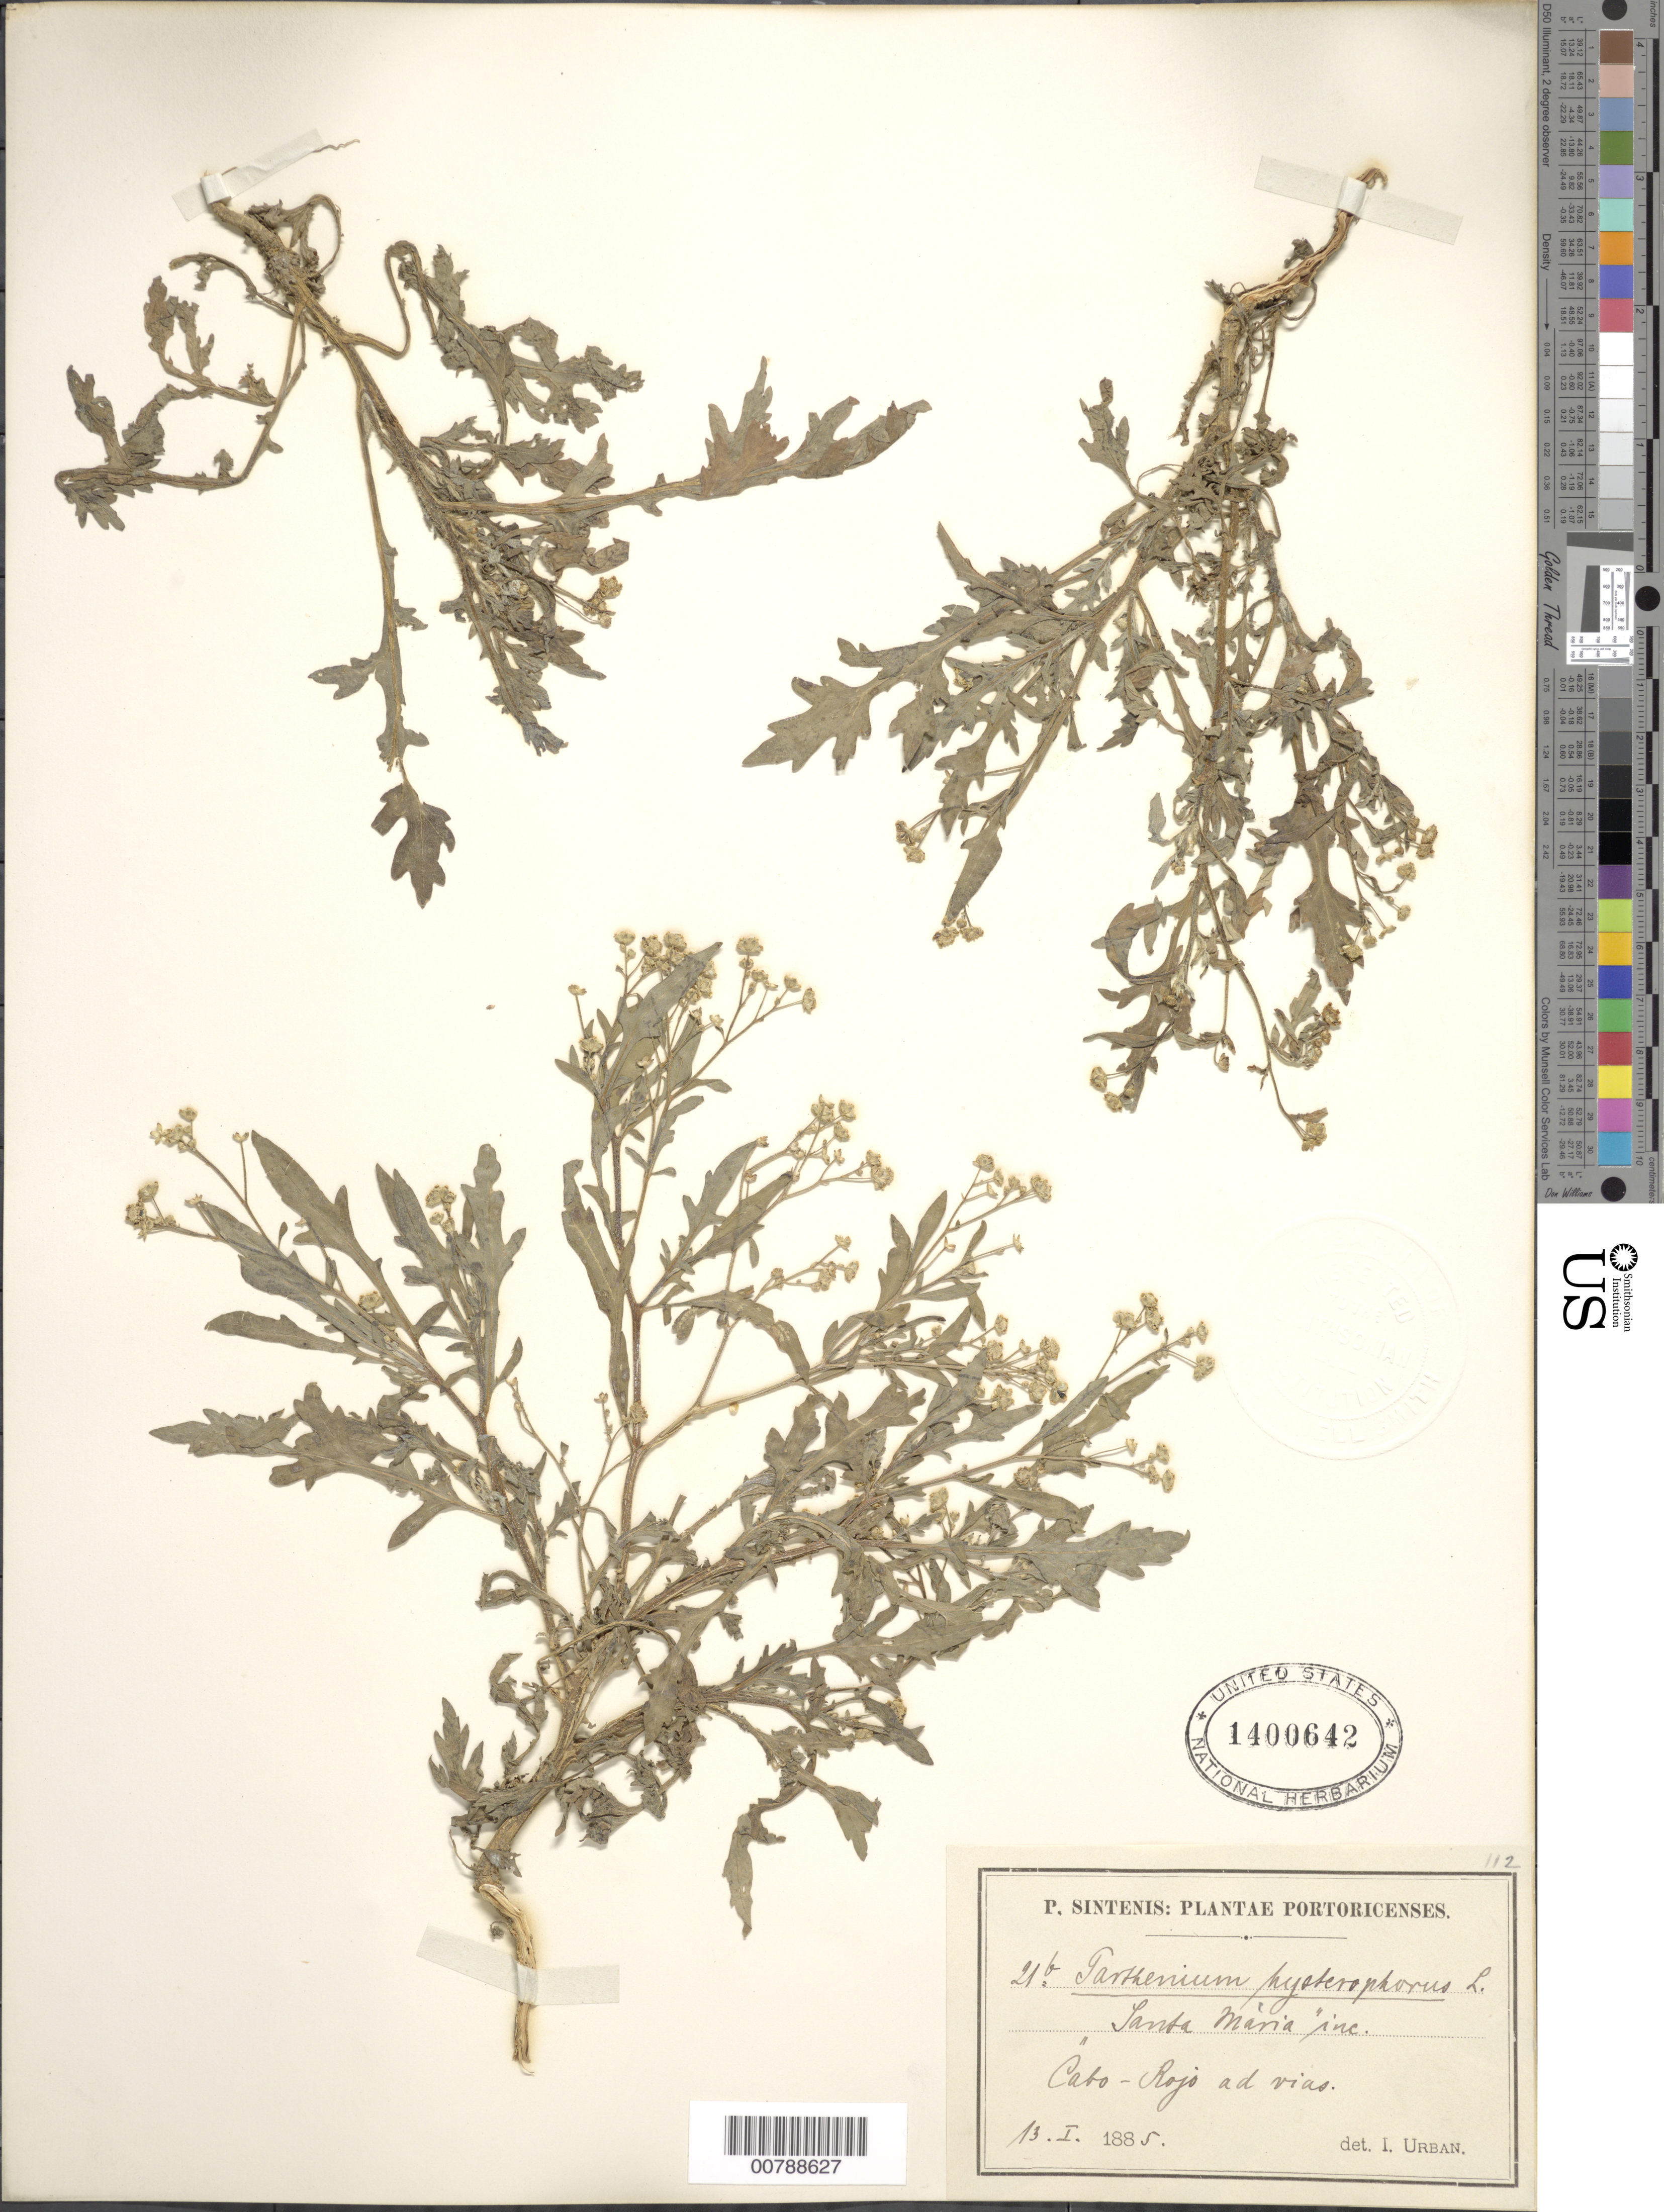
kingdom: Plantae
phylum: Tracheophyta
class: Magnoliopsida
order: Asterales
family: Asteraceae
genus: Parthenium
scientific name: Parthenium hysterophorus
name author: L.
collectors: P. Sintenis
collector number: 21b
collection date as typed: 13 Jan 1885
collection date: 1885-01-13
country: Puerto Rico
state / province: Cabo Rojo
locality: Cabo Rojo ad vias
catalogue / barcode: US 1400642